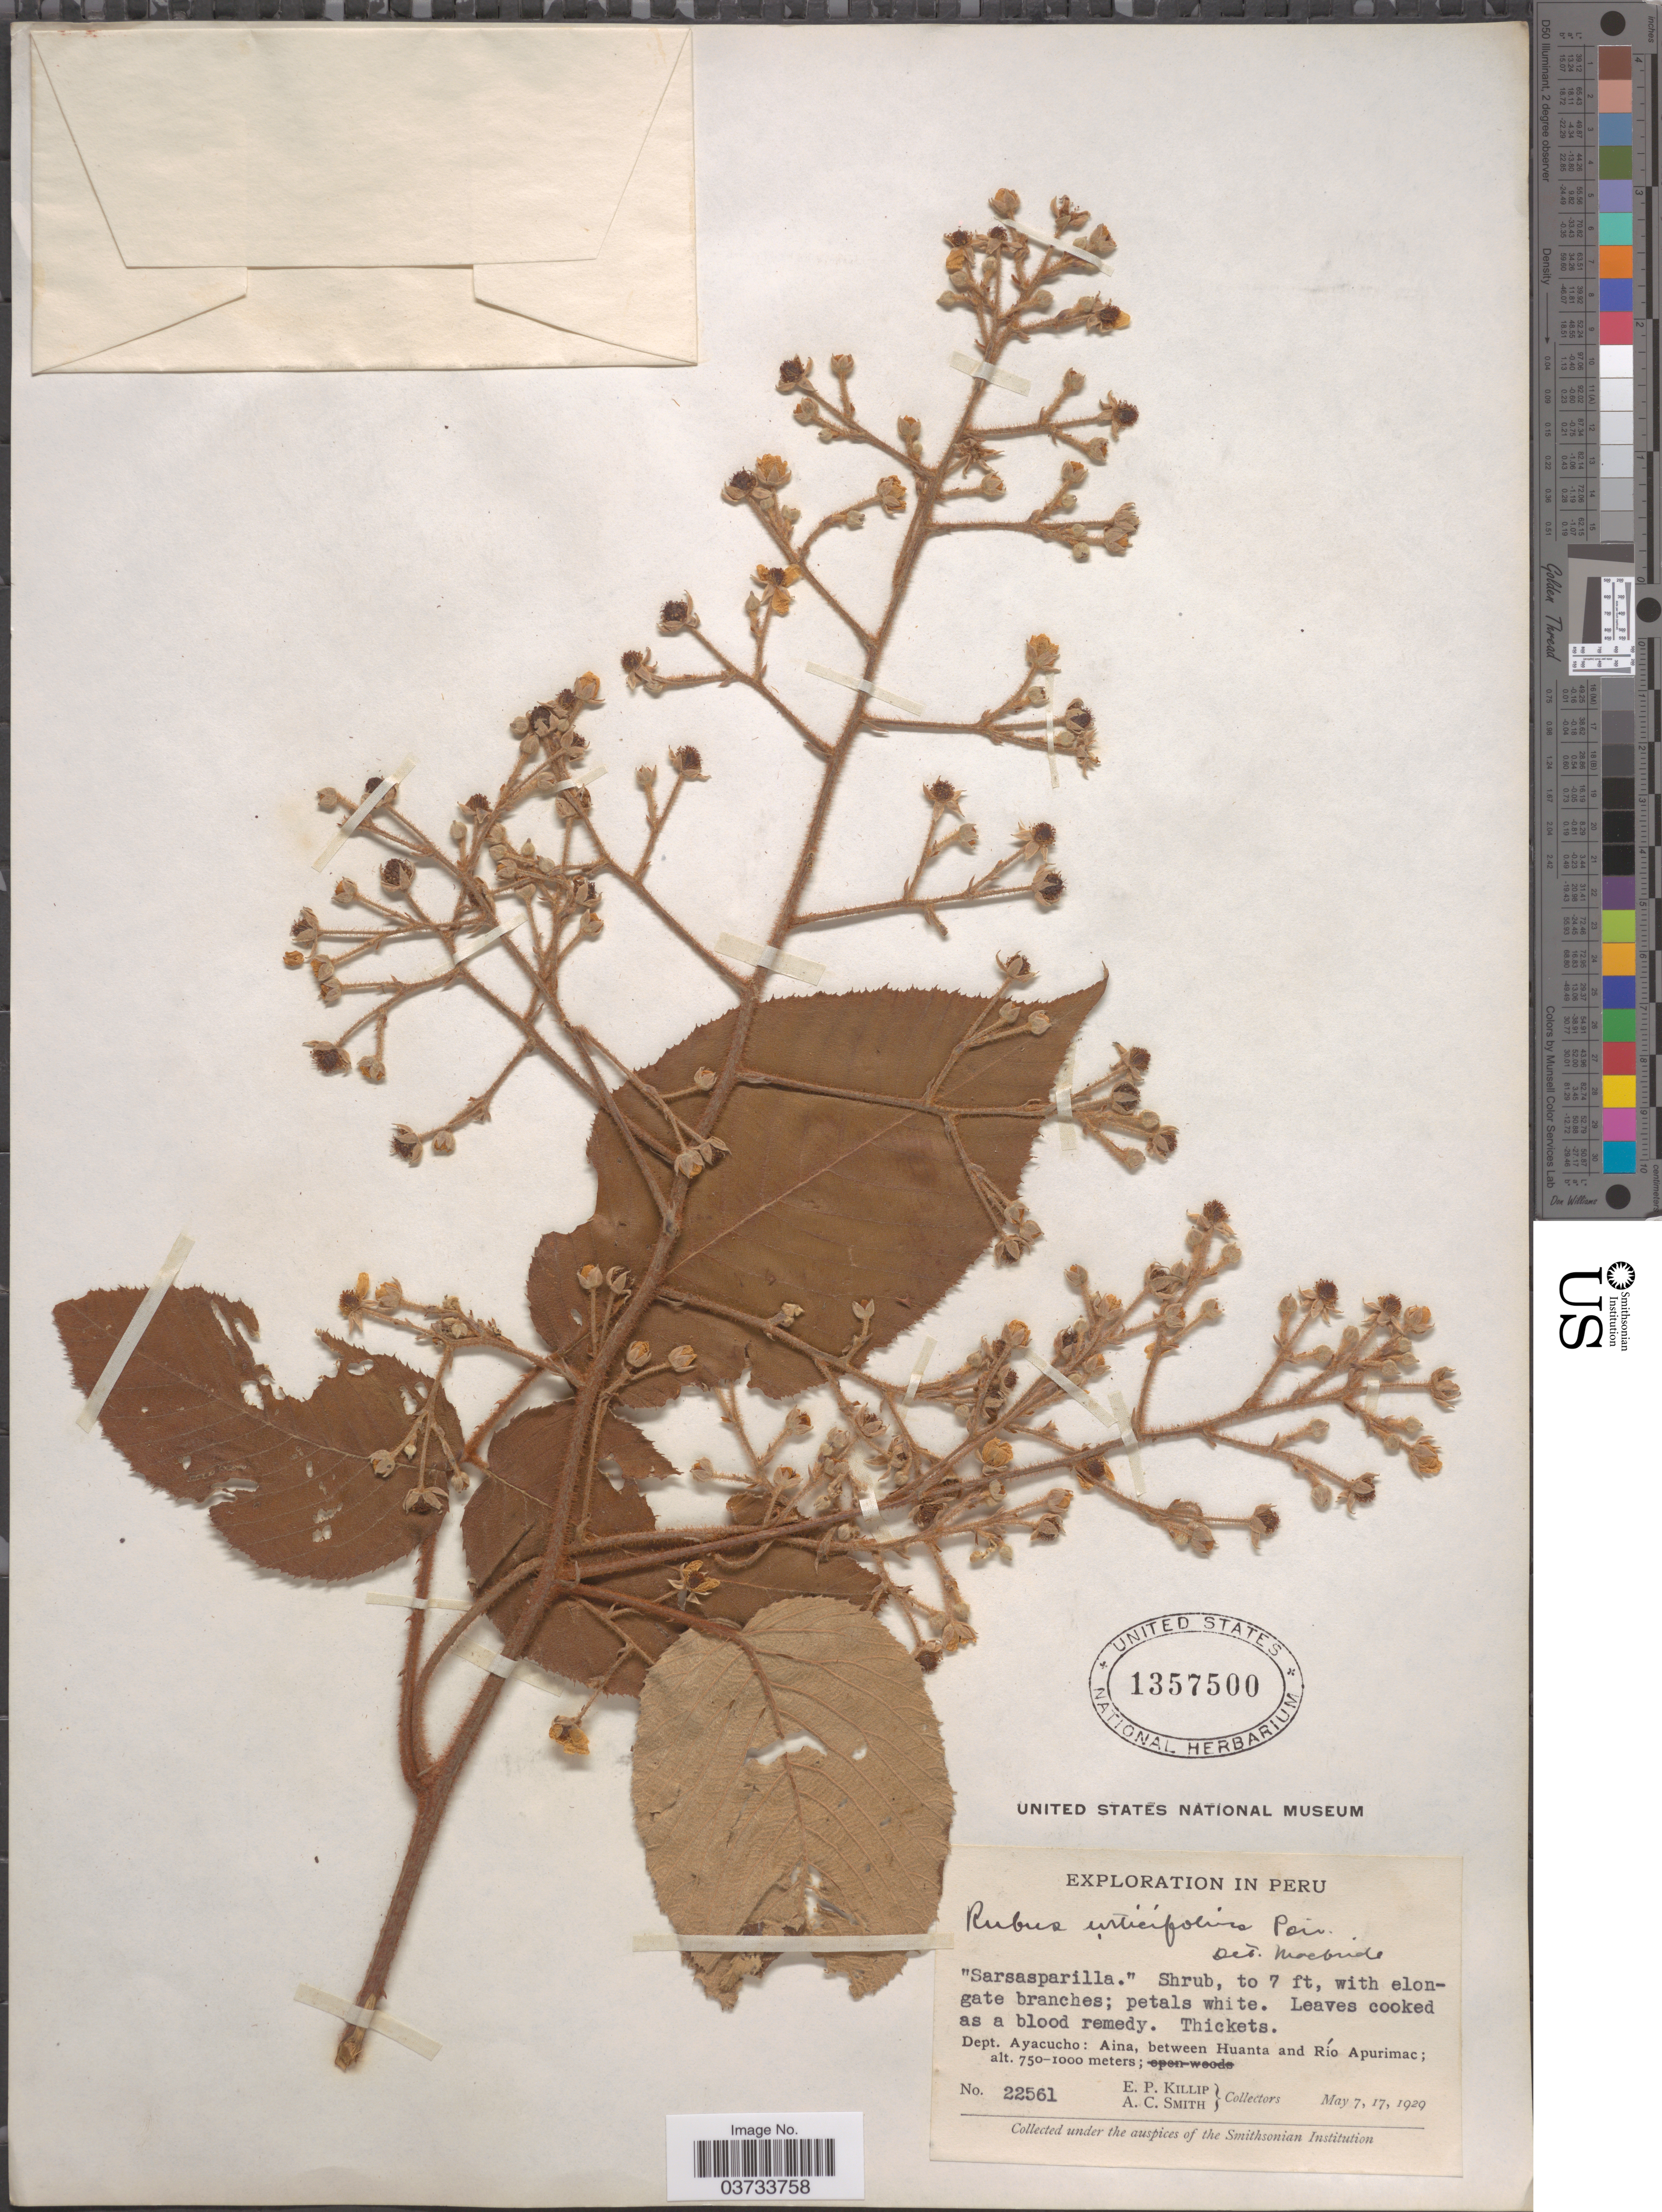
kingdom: Plantae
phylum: Tracheophyta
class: Magnoliopsida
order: Rosales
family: Rosaceae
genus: Rubus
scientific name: Rubus urticifolius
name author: Poir.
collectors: E. P. Killip & A. C. Smith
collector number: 22561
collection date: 1929-05-07/1929-05-17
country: Peru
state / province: Ayacucho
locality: Dept. Ayacucho: Aina, between Huanta and Río Apurimac.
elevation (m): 750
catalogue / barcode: US 1357500